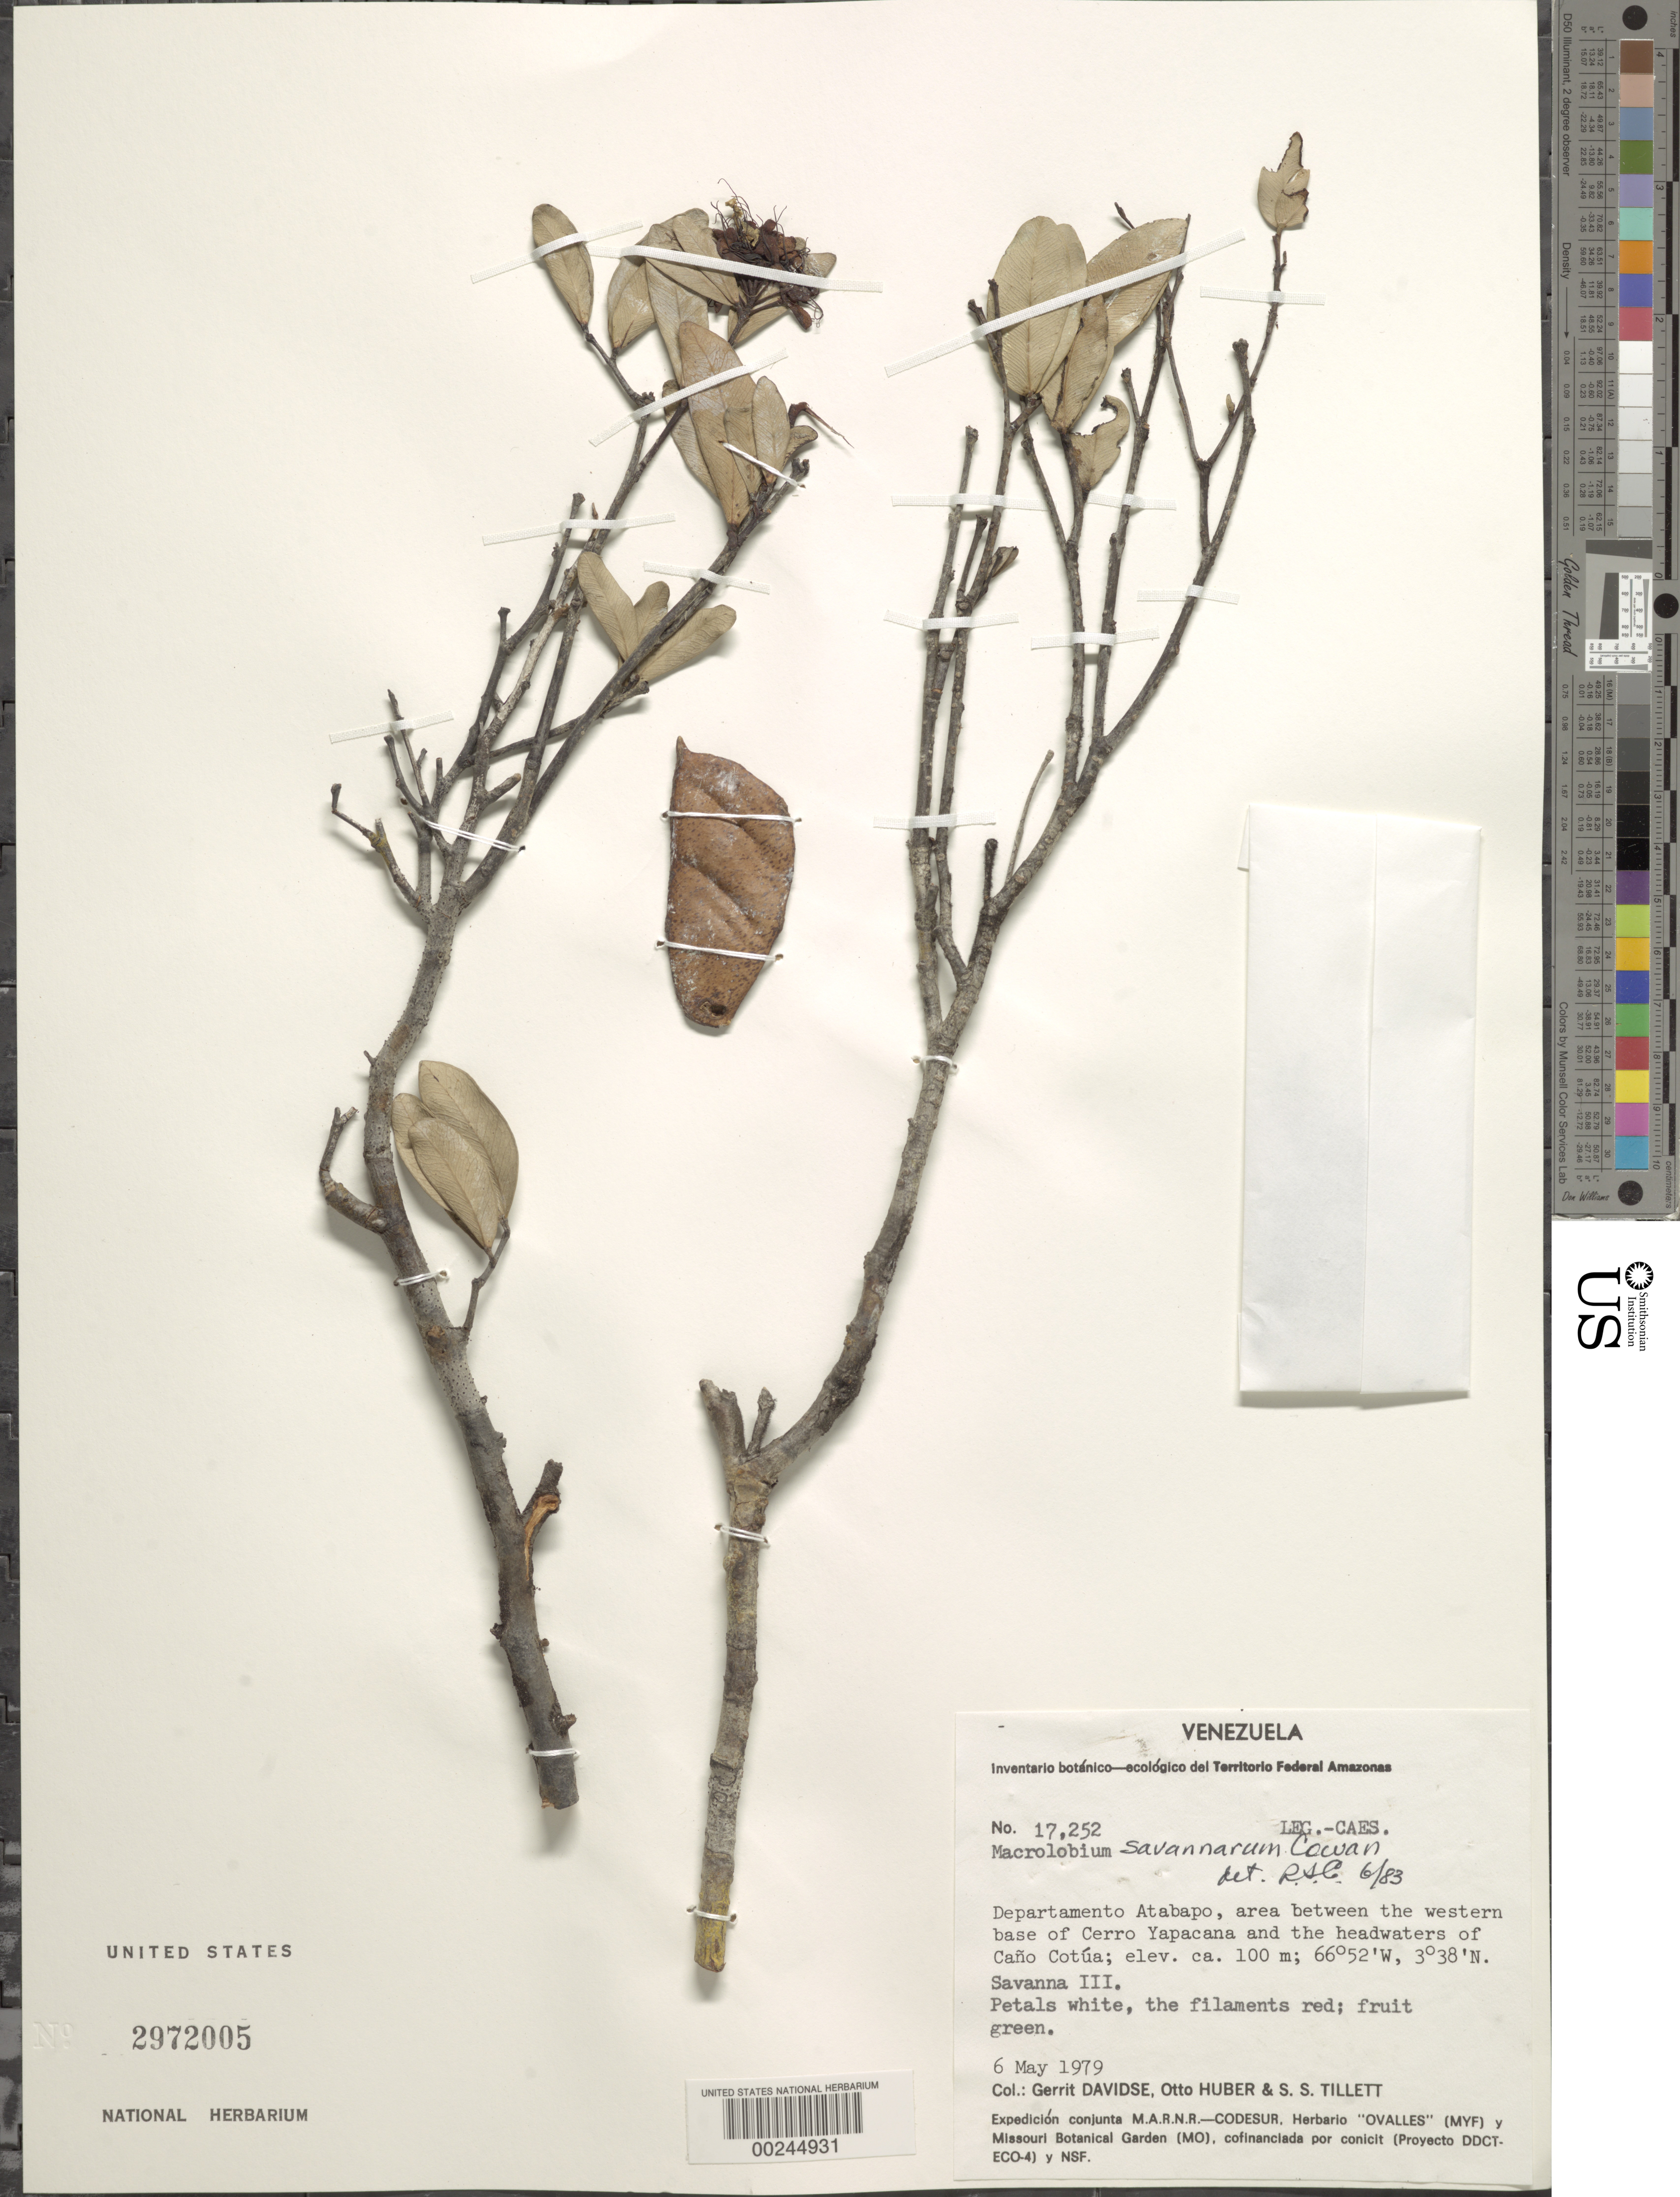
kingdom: Plantae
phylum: Tracheophyta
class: Magnoliopsida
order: Fabales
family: Fabaceae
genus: Macrolobium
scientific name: Macrolobium savannarum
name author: R.S. Cowan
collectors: G. Davidse, O. Huber & S. S. Tillett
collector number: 17252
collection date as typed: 06 May 1979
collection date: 1979-05-06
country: Venezuela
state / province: Amazonas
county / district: Atabapo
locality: Area between the western base of Cerro Yapacana and the headwaters of Cano Cotua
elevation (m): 100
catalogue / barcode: US 2972005